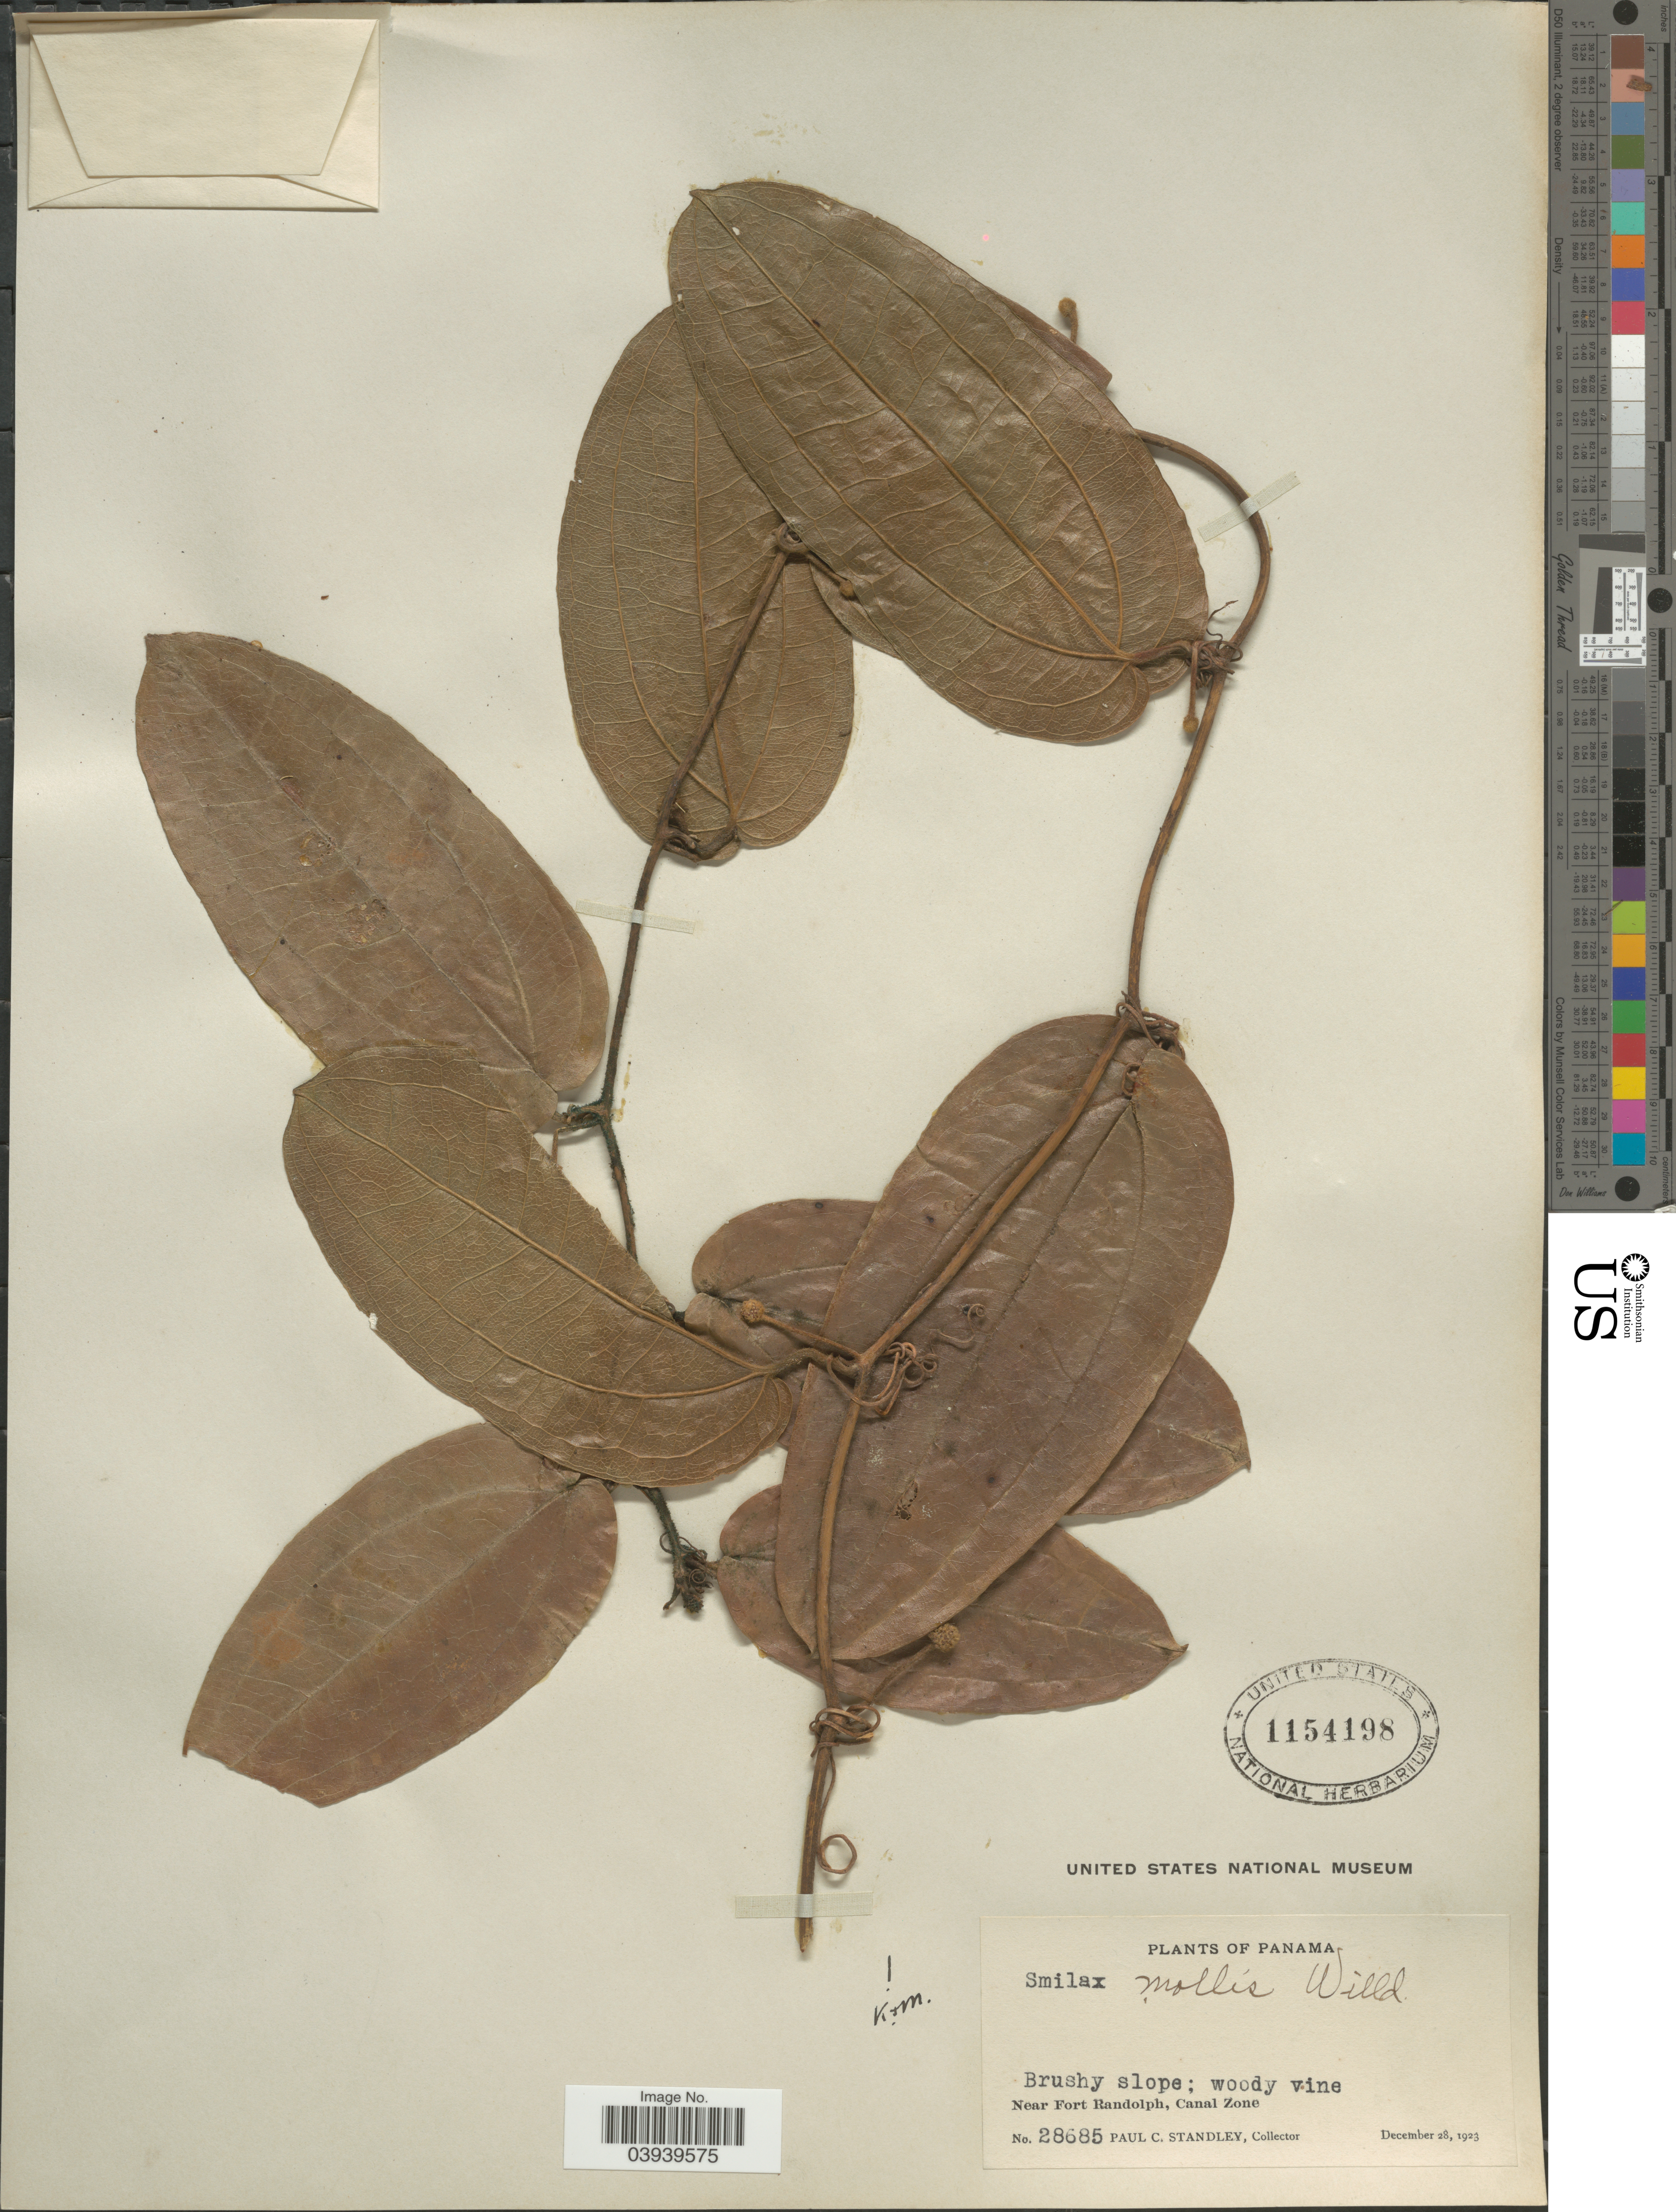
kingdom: Plantae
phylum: Tracheophyta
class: Liliopsida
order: Liliales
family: Smilacaceae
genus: Smilax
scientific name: Smilax mollis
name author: Humb. & Bonpl. ex Willd.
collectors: P. C. Standley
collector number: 28685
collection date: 1923-12-28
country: Panama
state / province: Colón / Panamá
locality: Near Fort Randolph, Canal Zone.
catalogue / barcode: US 1154198